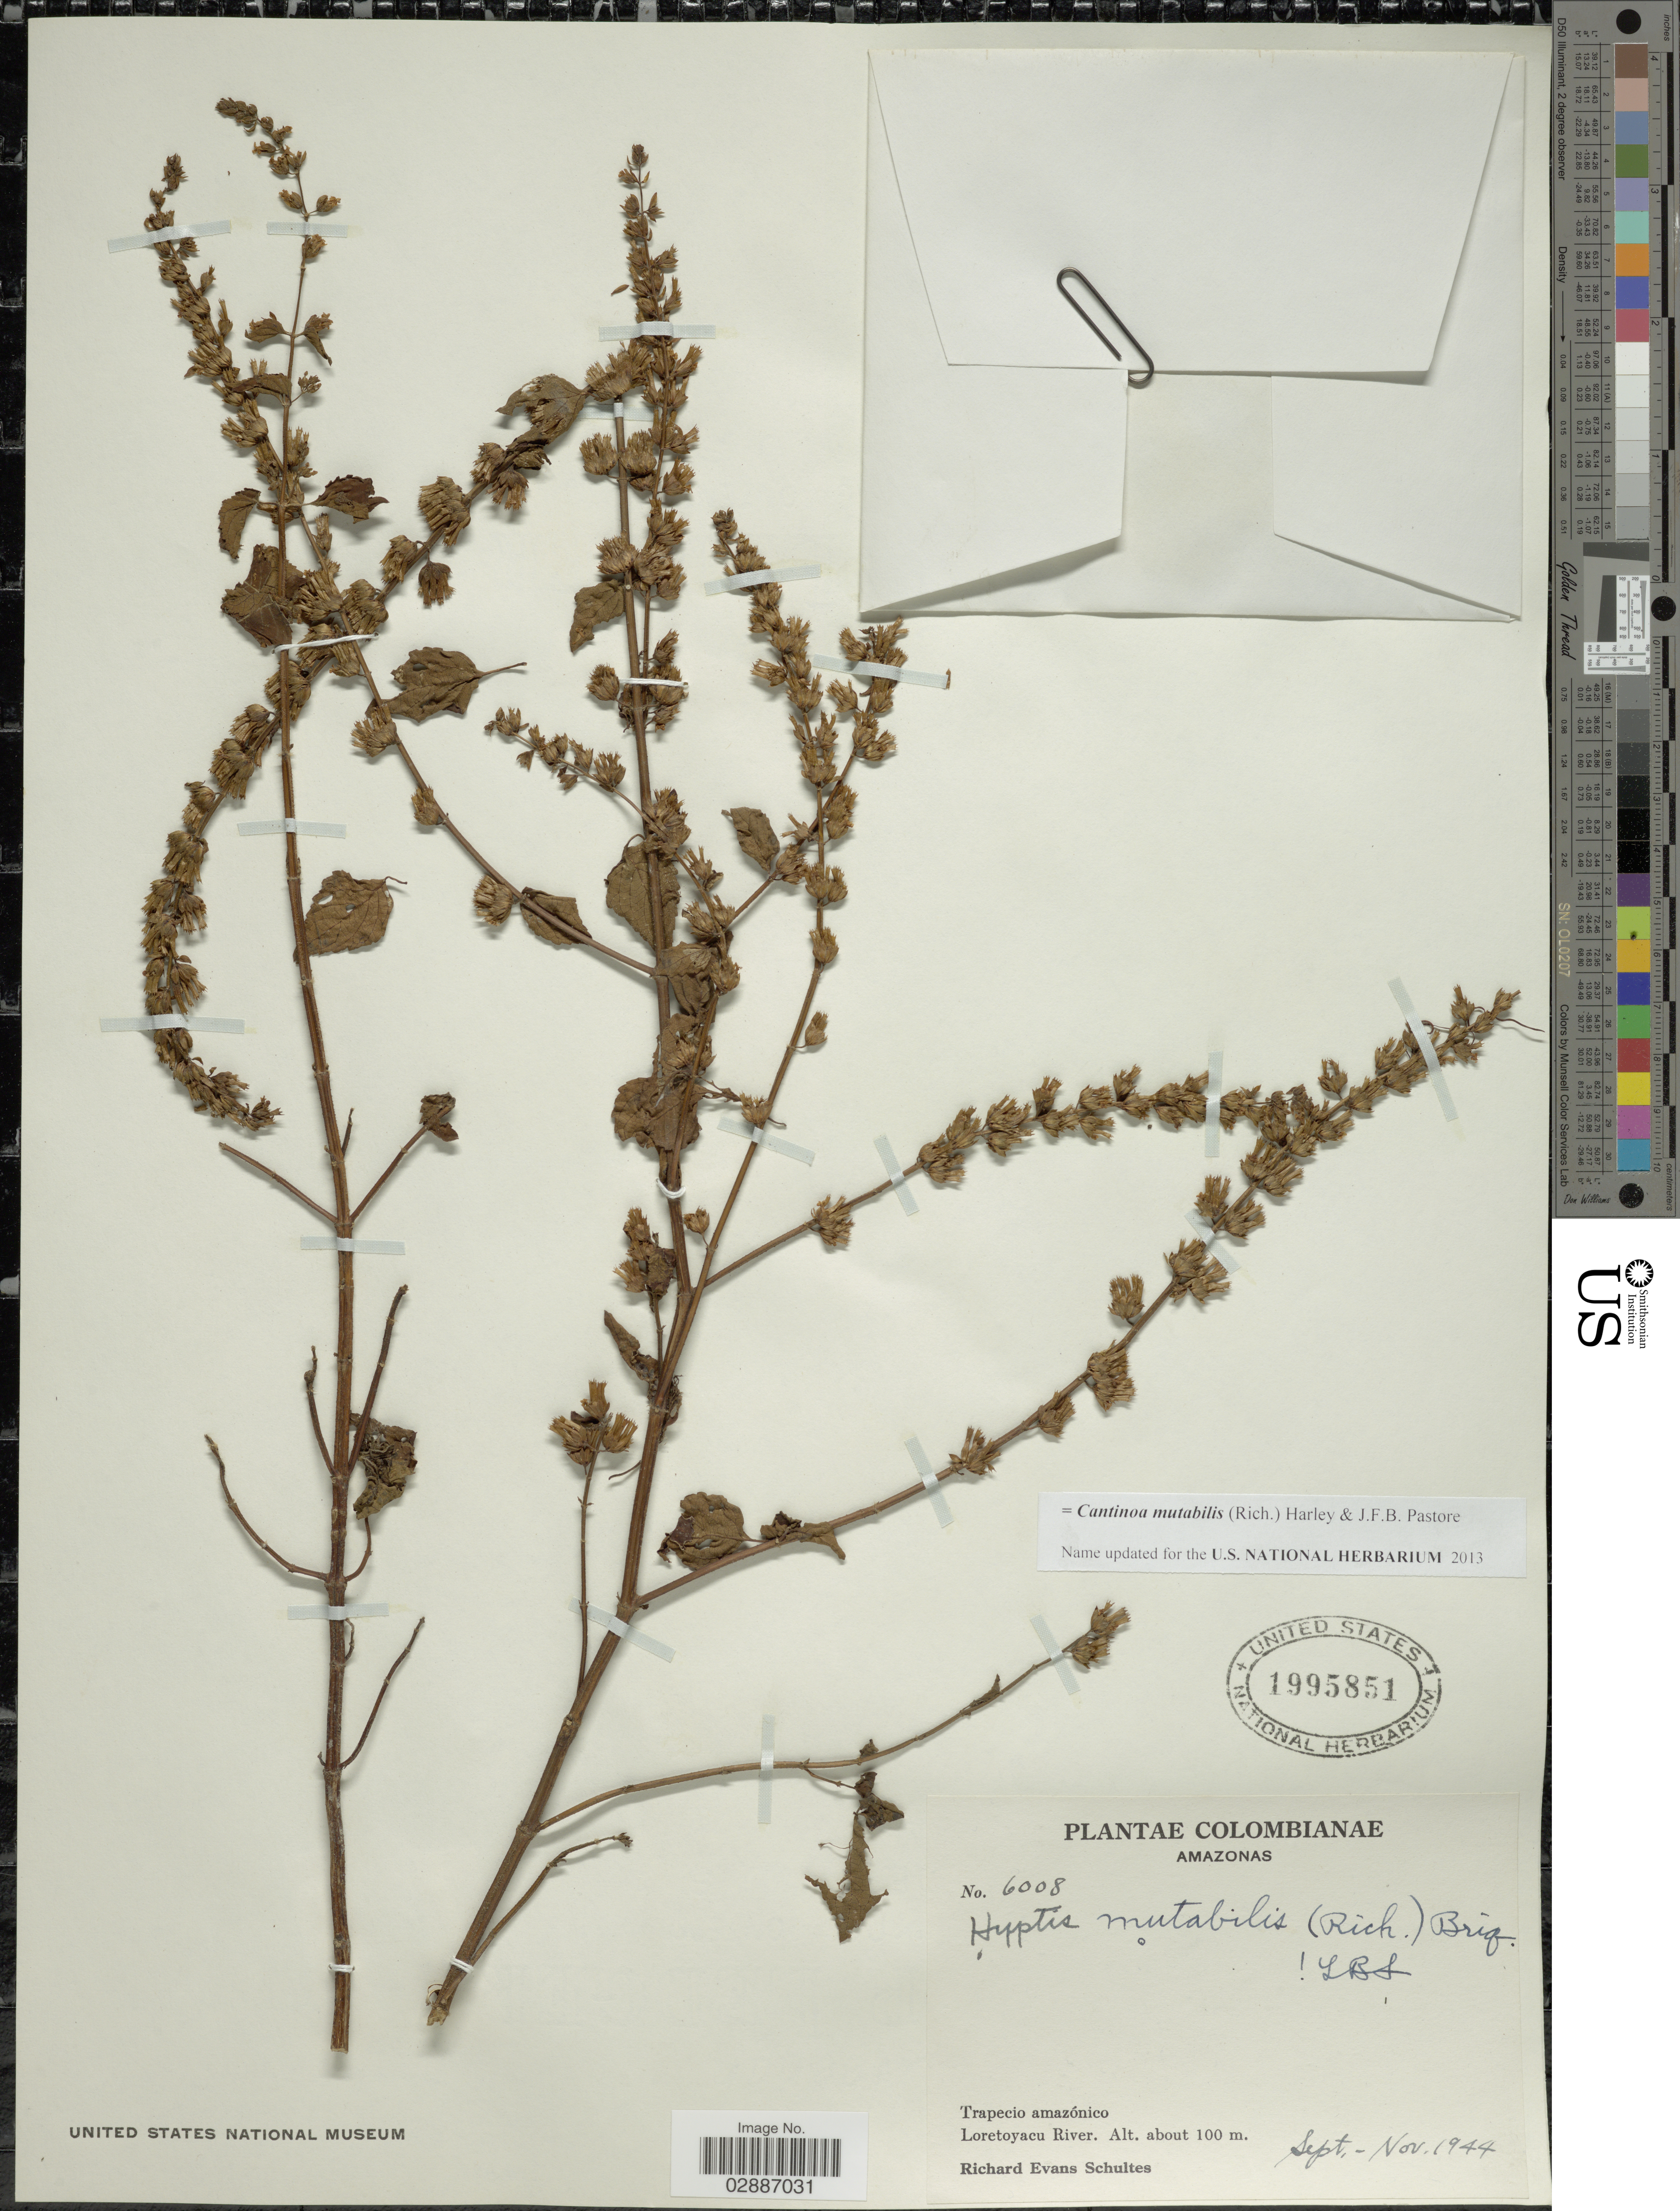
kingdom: Plantae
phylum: Tracheophyta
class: Magnoliopsida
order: Lamiales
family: Lamiaceae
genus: Cantinoa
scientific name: Cantinoa mutabilis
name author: (Epling) Harley & J.F.B. Pastore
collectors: R. E. Schultes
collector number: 6008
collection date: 1944-09/1944-11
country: Colombia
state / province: Amazônas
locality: Trapecio amazónico. Loretoyacu River.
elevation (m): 100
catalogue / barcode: US 1995851